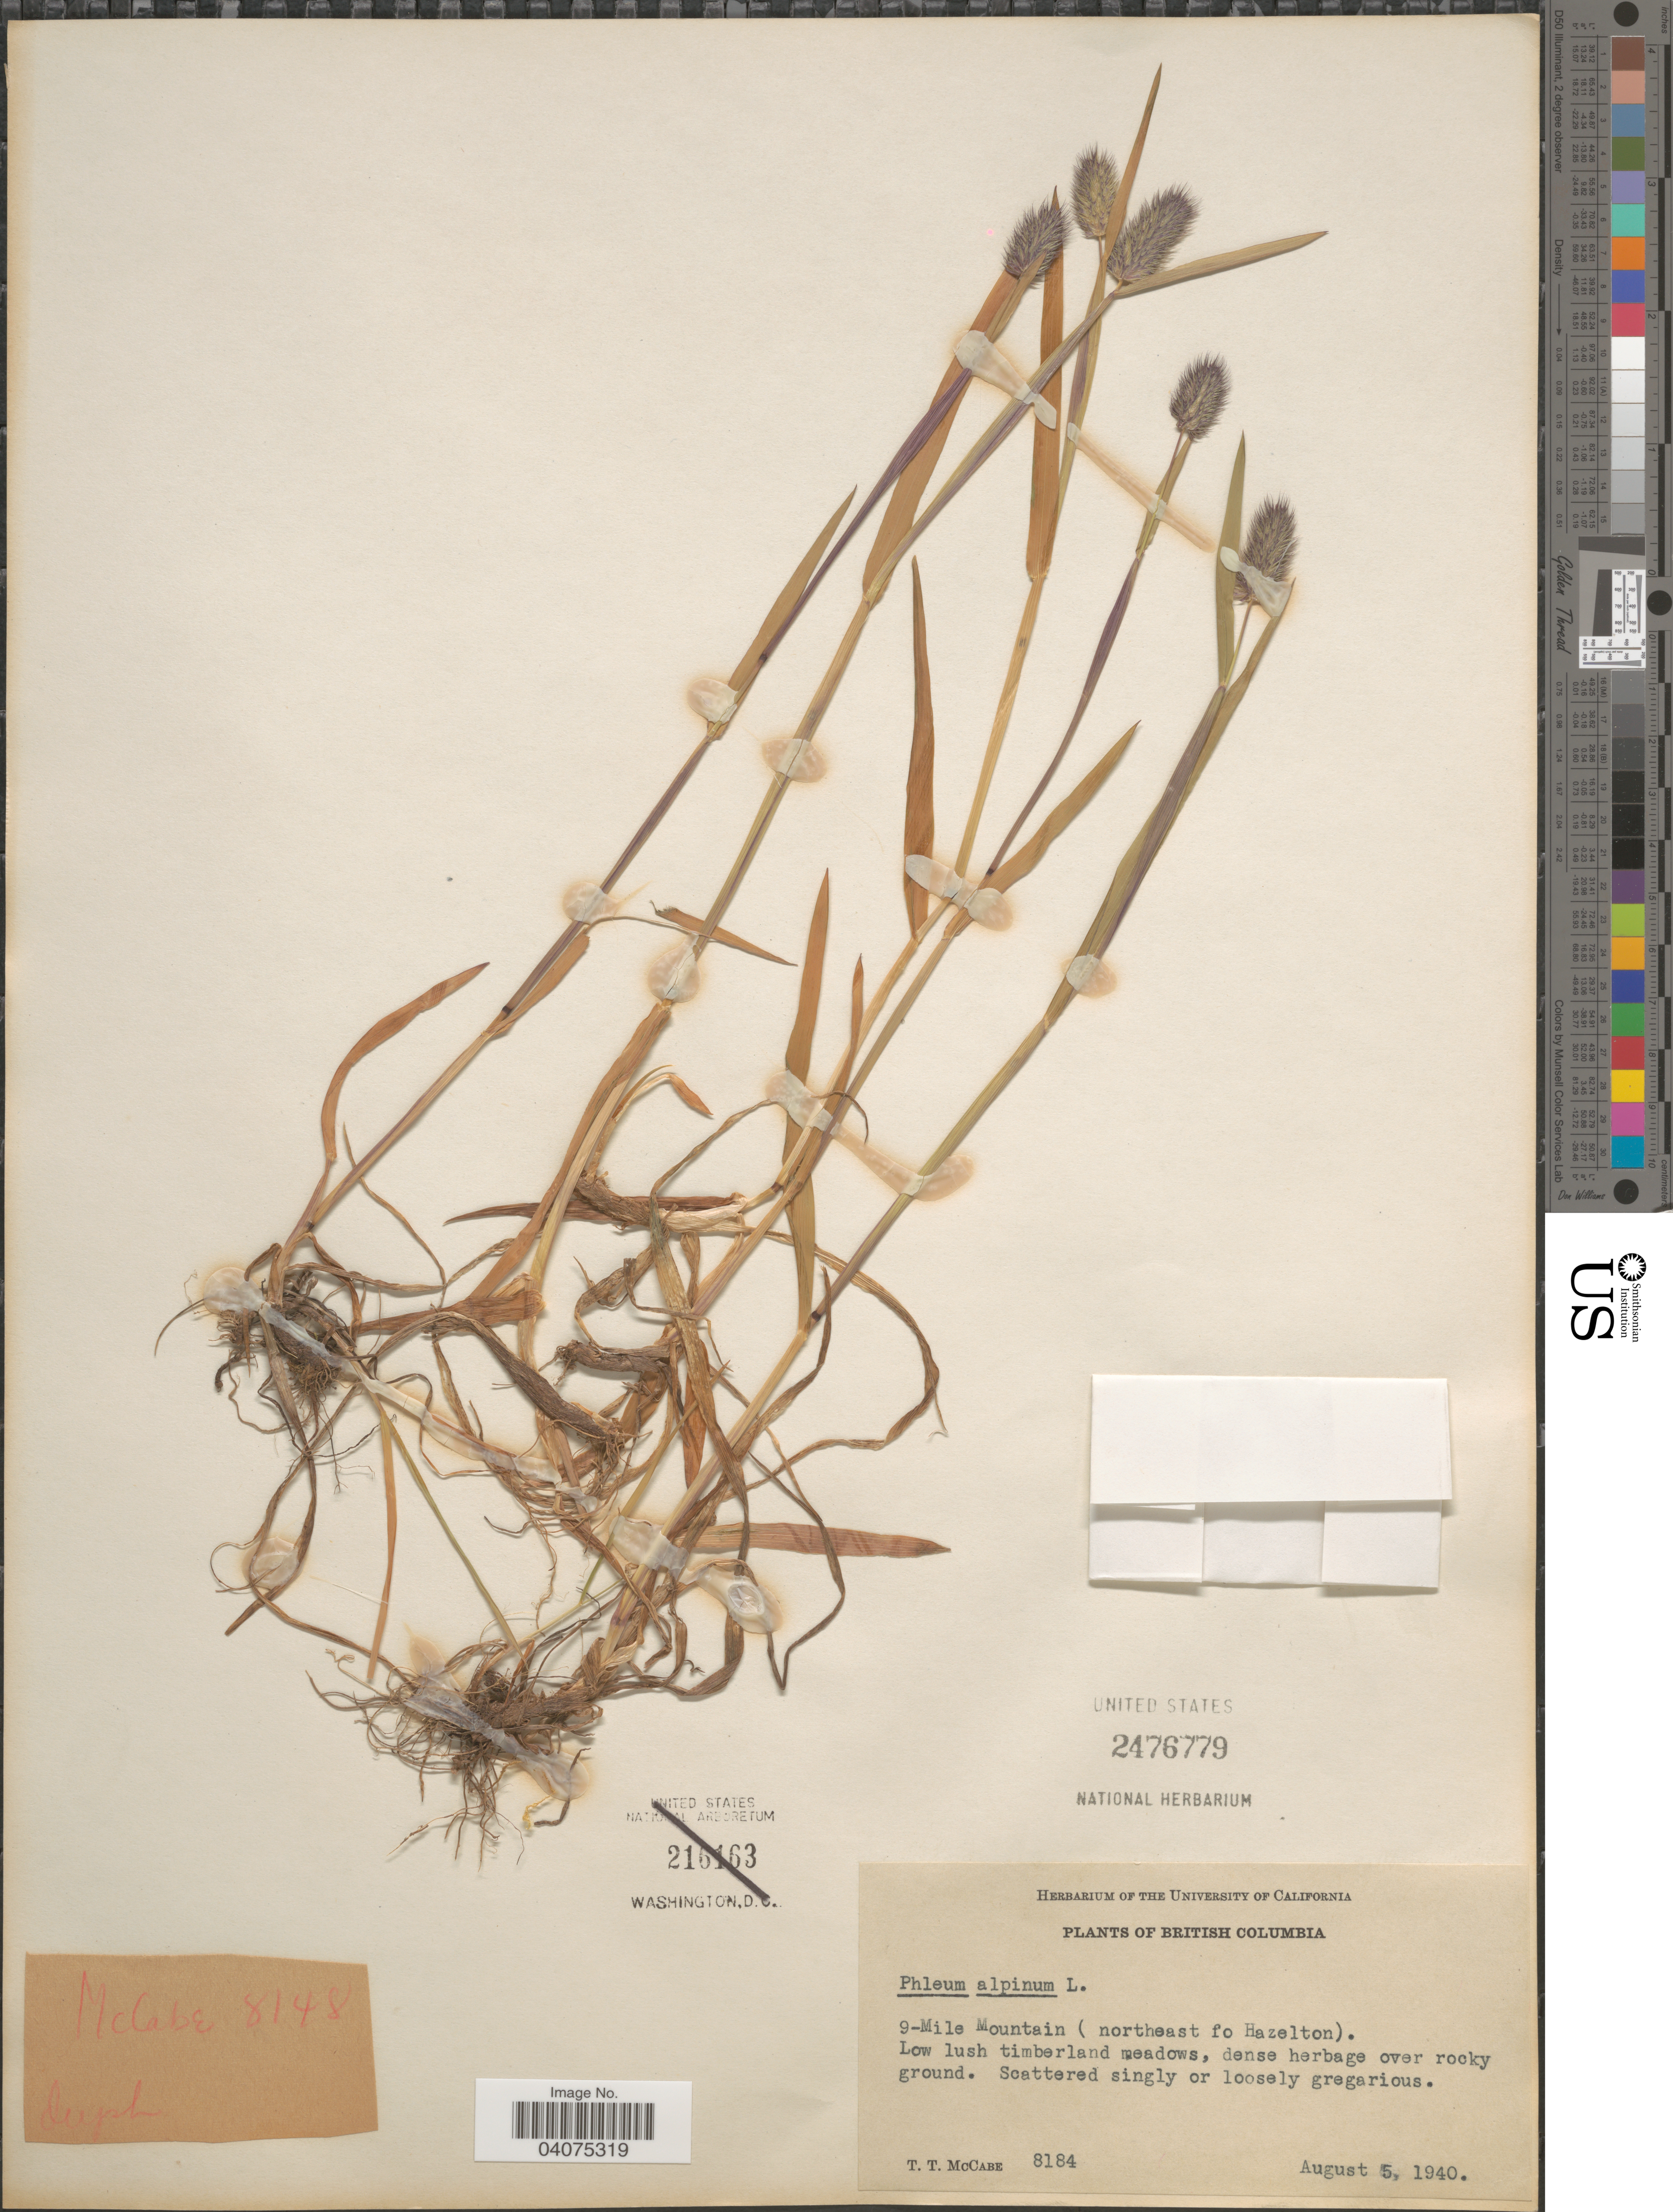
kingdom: Plantae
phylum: Tracheophyta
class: Liliopsida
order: Poales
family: Poaceae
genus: Phleum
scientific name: Phleum alpinum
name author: L.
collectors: T. McCabe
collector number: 8184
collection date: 1940-08-05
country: Canada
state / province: British Columbia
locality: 9-Mile Mountain (northeast of Hazelton).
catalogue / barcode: US 2476779